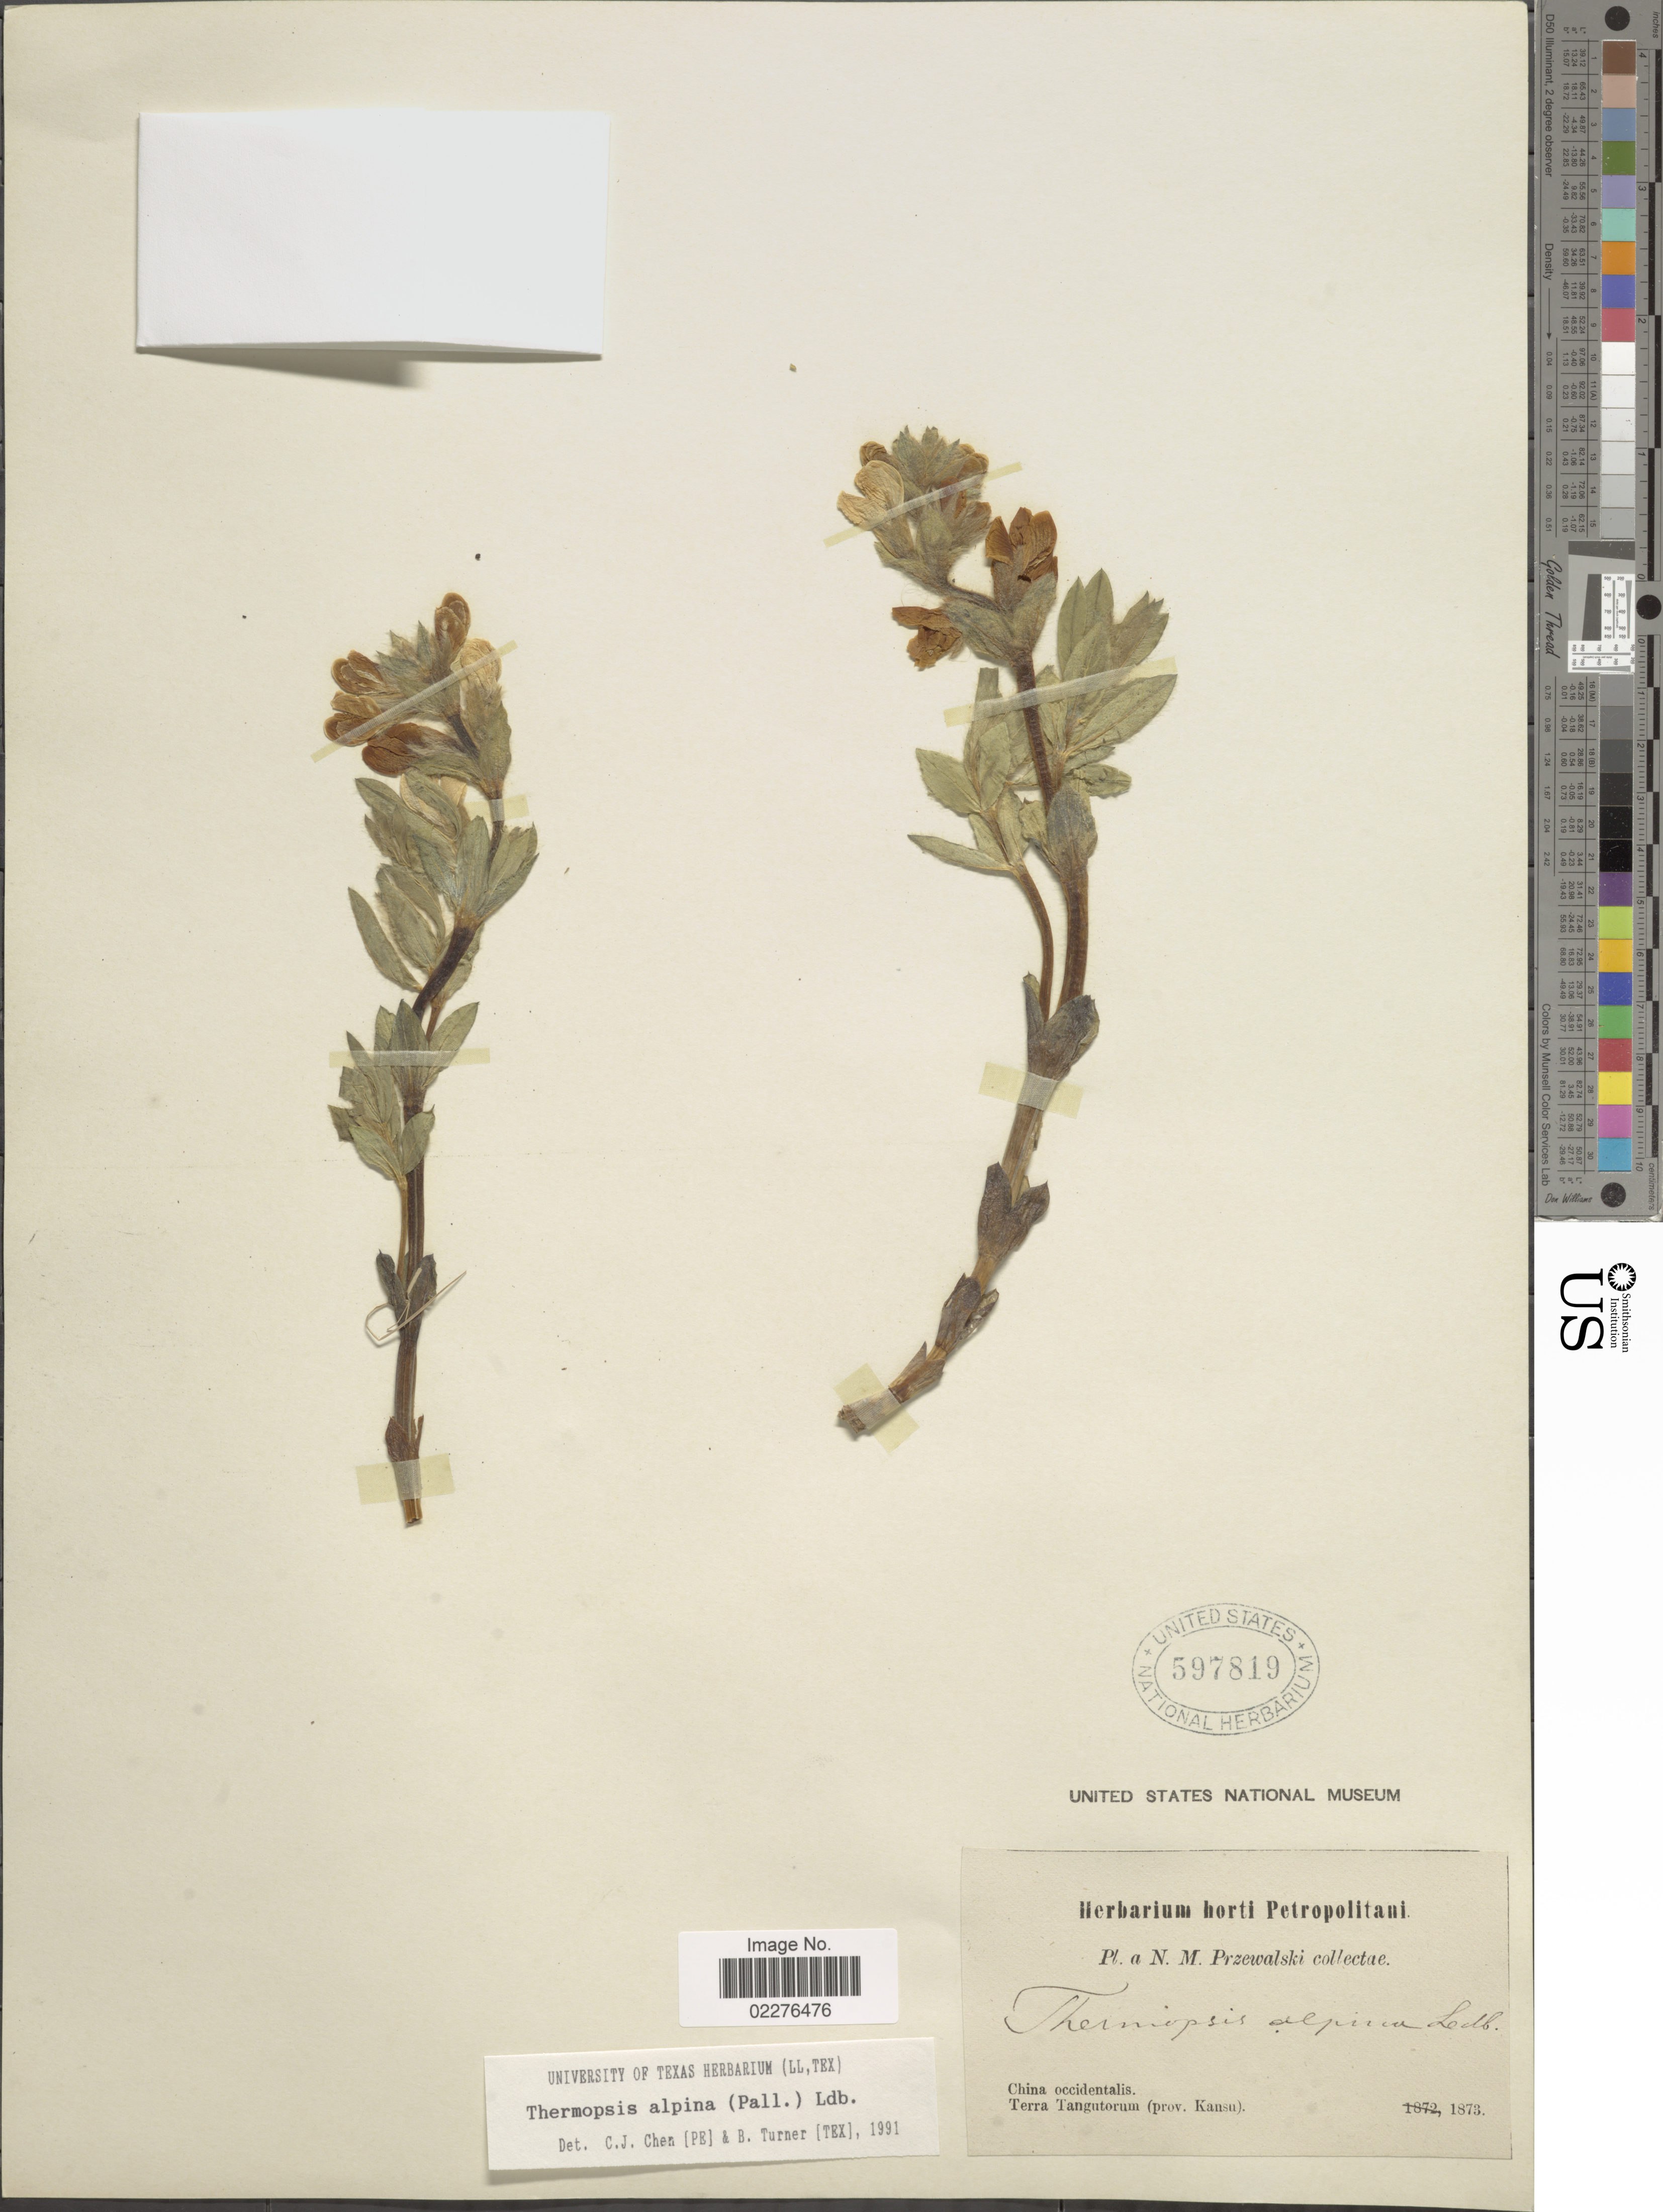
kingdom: Plantae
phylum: Tracheophyta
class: Magnoliopsida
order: Fabales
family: Fabaceae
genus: Thermopsis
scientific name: Thermopsis alpina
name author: (Pall.) Ledeb.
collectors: N. Przewalski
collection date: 1873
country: China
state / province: Gansu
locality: China occidentalis, Terra Tangutorum (Prov. Kansu)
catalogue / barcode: US 597819